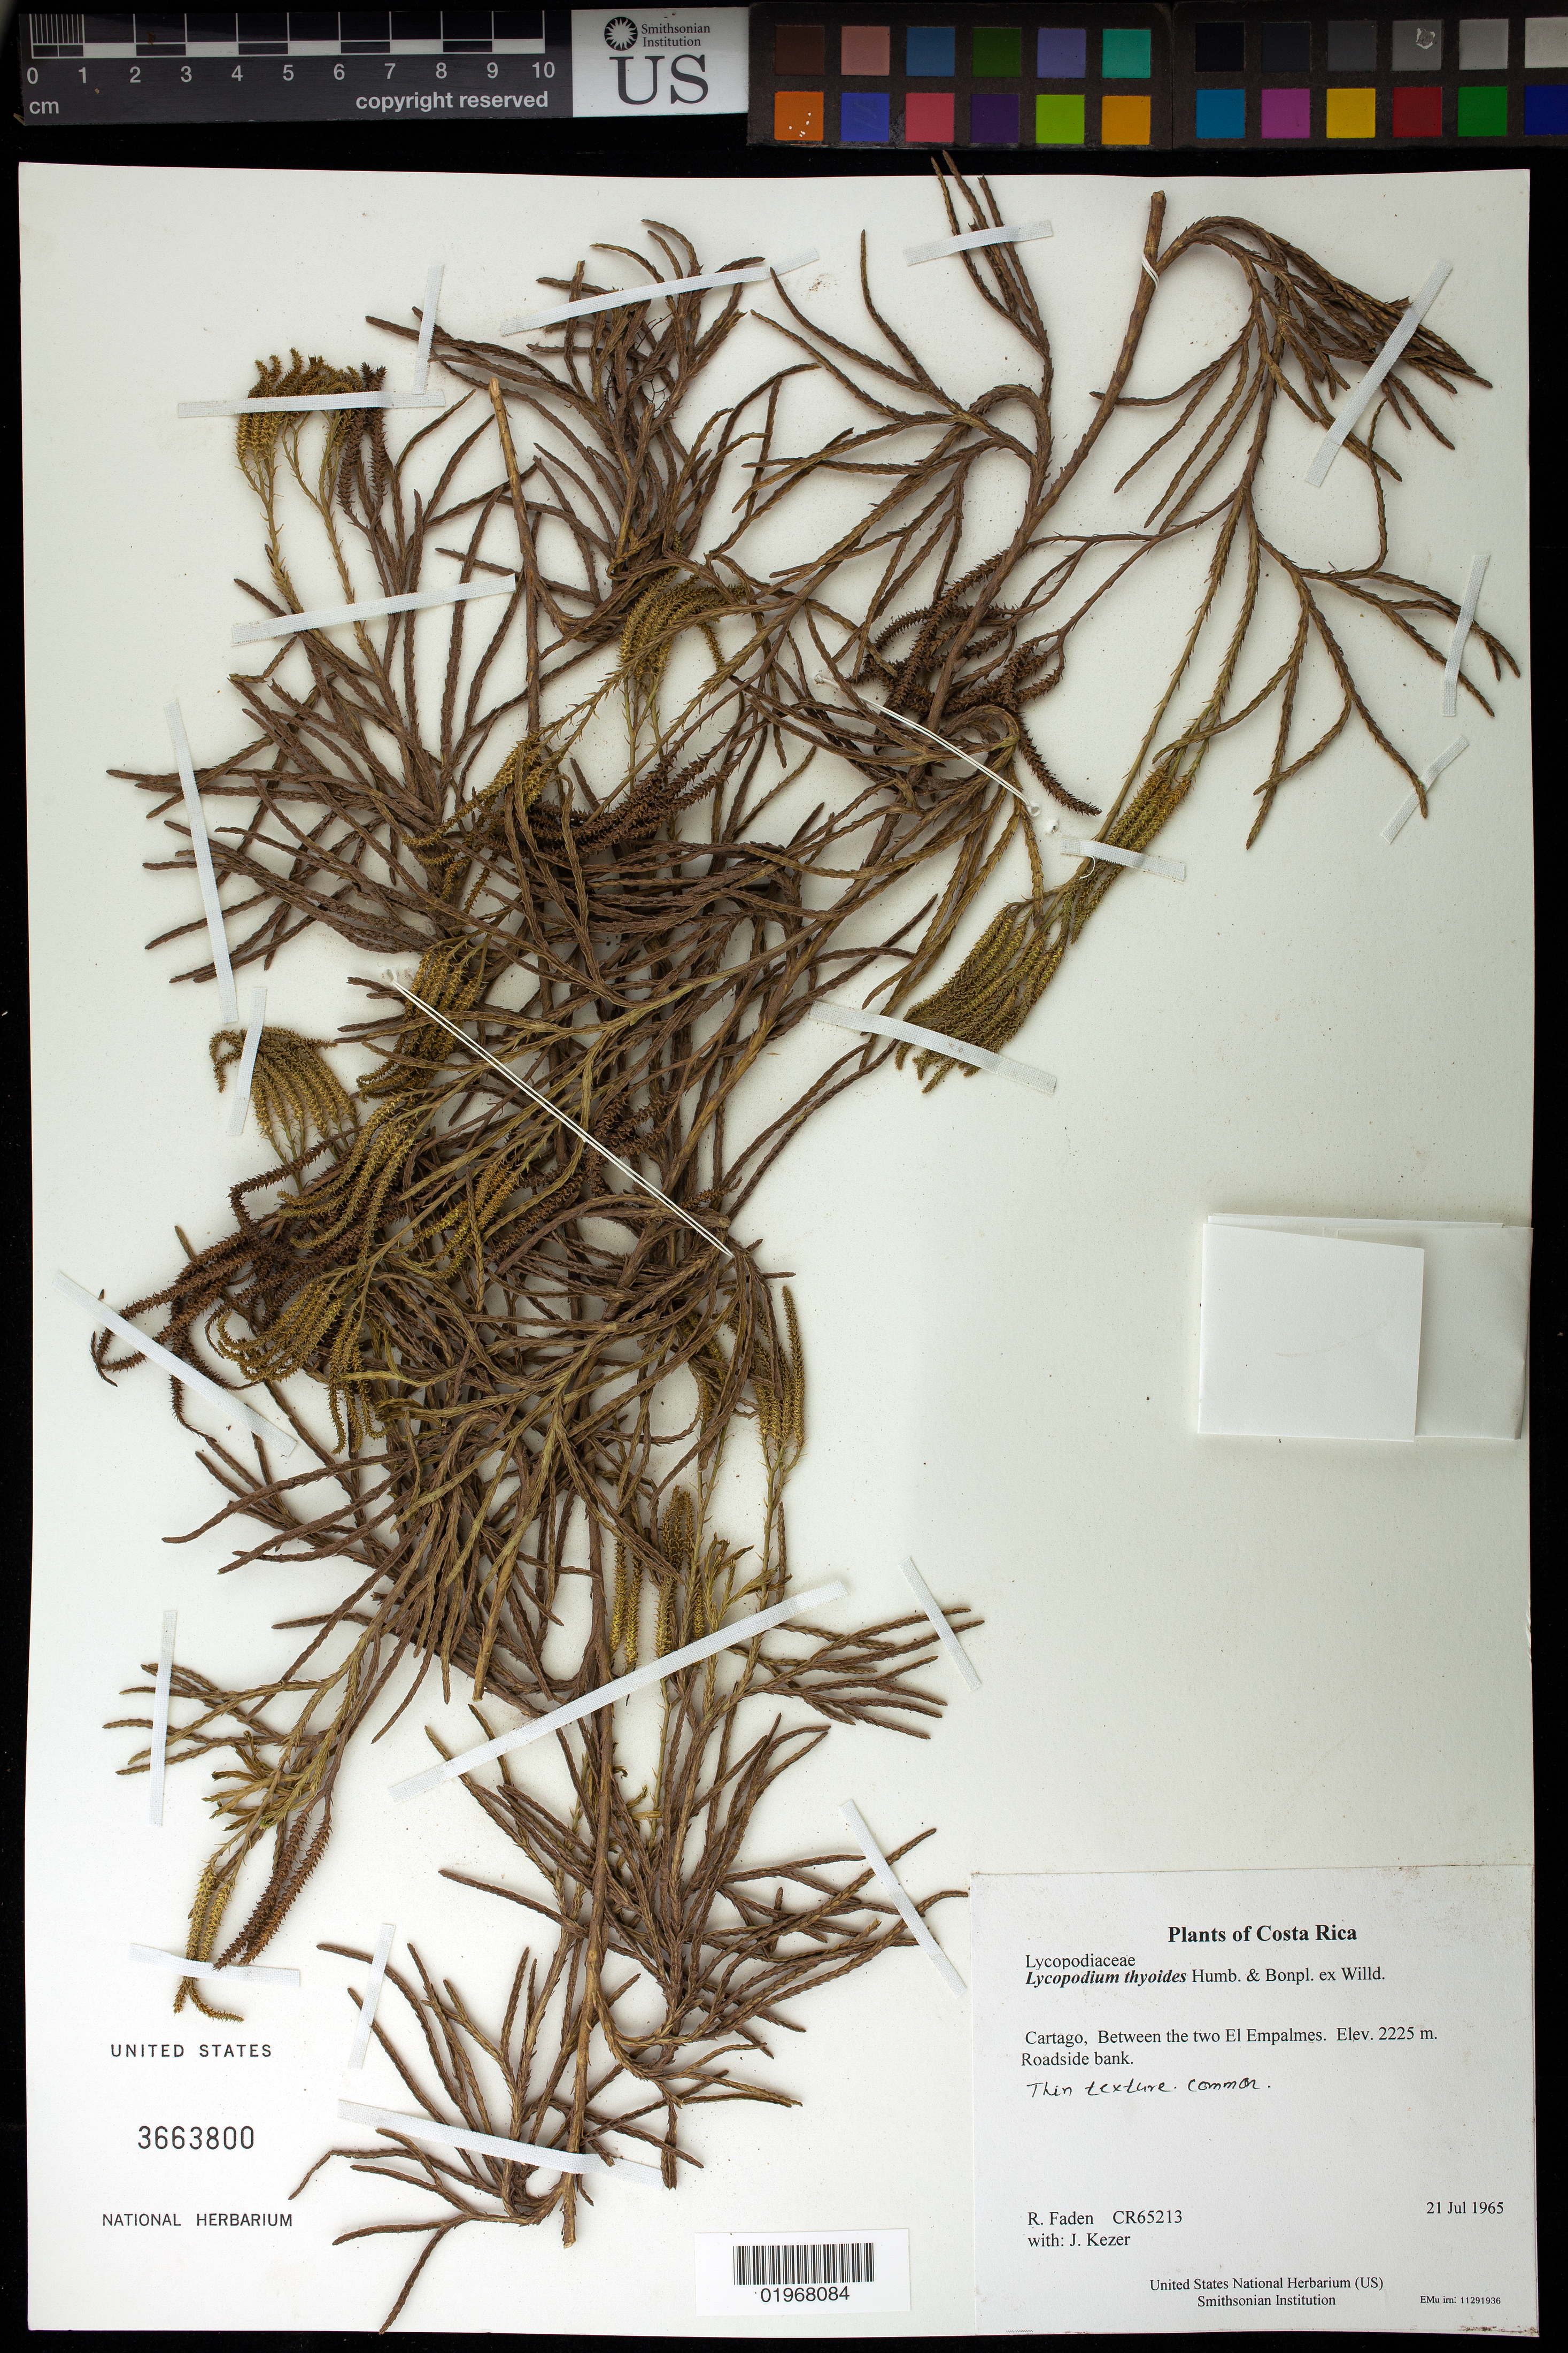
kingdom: Plantae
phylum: Tracheophyta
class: Lycopodiopsida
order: Lycopodiales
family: Lycopodiaceae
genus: Diphasiastrum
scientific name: Diphasiastrum thyoides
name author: (Humb. & Bonpl. ex Willd.) Holub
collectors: R. B. Faden & J. Kezer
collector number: CR65213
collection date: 1965-07-21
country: Costa Rica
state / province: Cartago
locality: Between the two El Empalmes.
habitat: Roadside bank.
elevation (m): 2225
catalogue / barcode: US 3663800